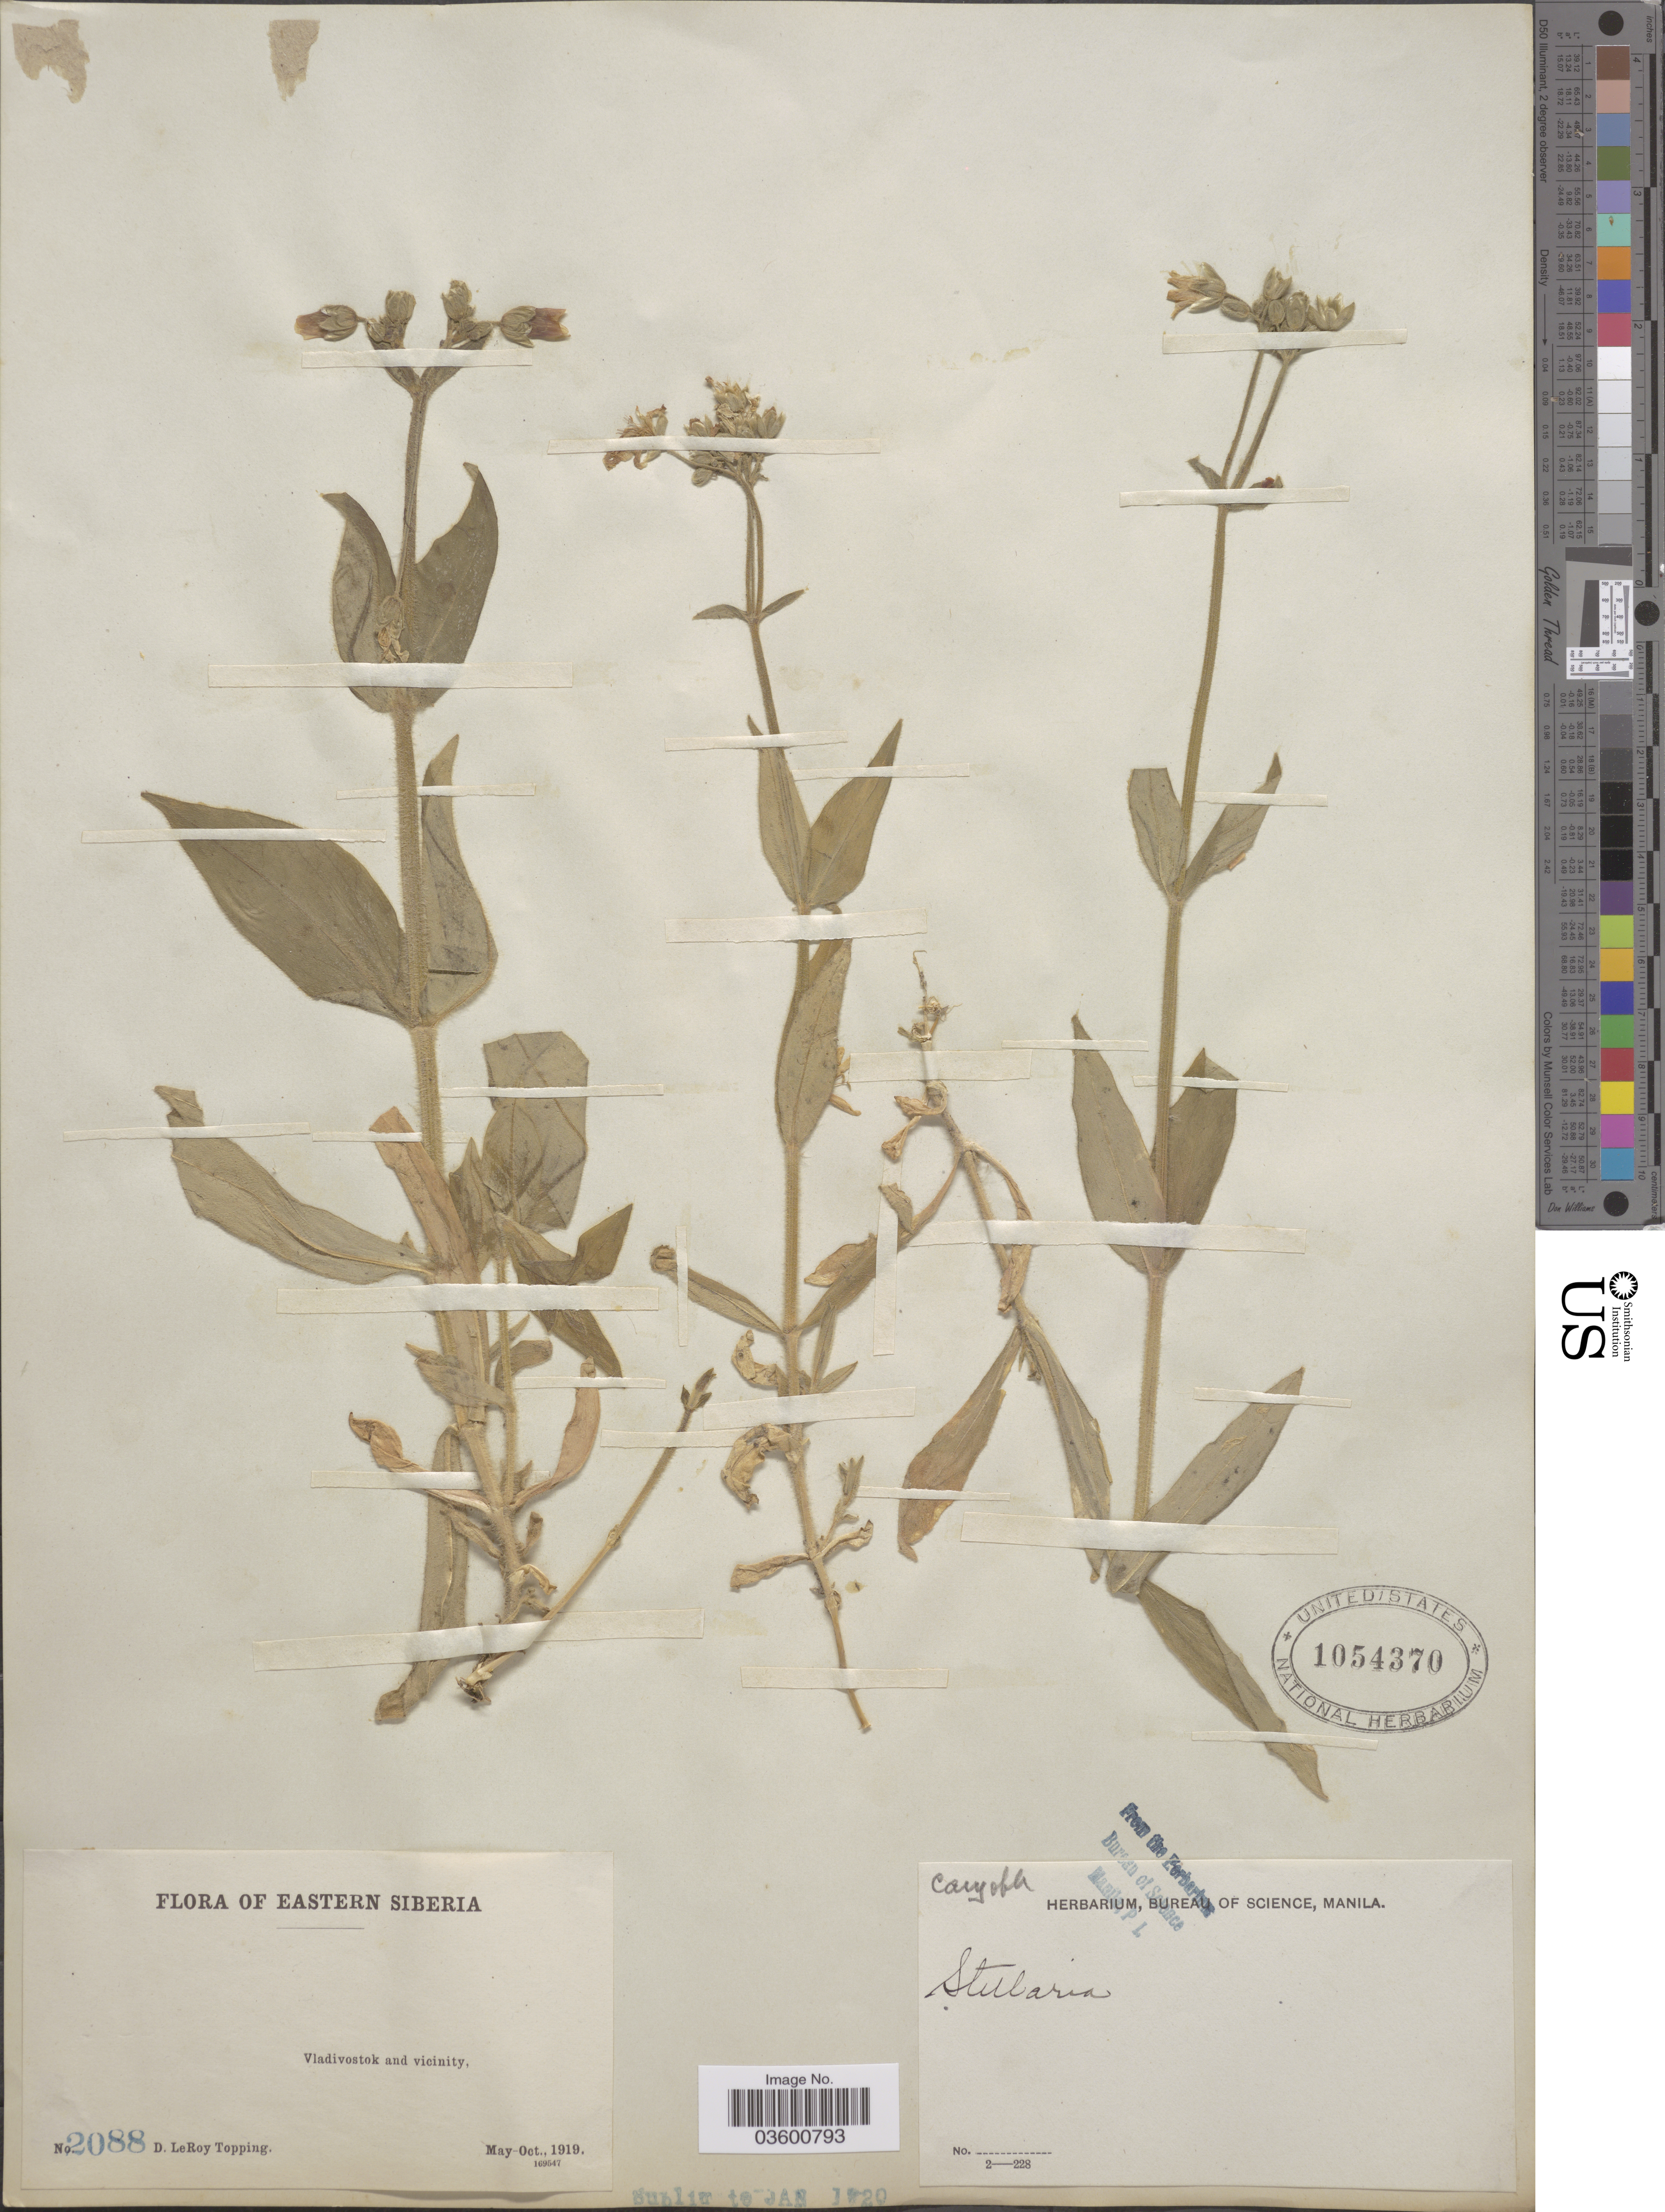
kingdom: Plantae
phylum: Tracheophyta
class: Magnoliopsida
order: Caryophyllales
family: Caryophyllaceae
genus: Stellaria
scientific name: Stellaria sp.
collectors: D. L. Topping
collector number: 2088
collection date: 1919-05/1919-10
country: Russian Federation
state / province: Primorsky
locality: Eastern Siberia. Vladivostok and vicinity.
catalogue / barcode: US 1054370